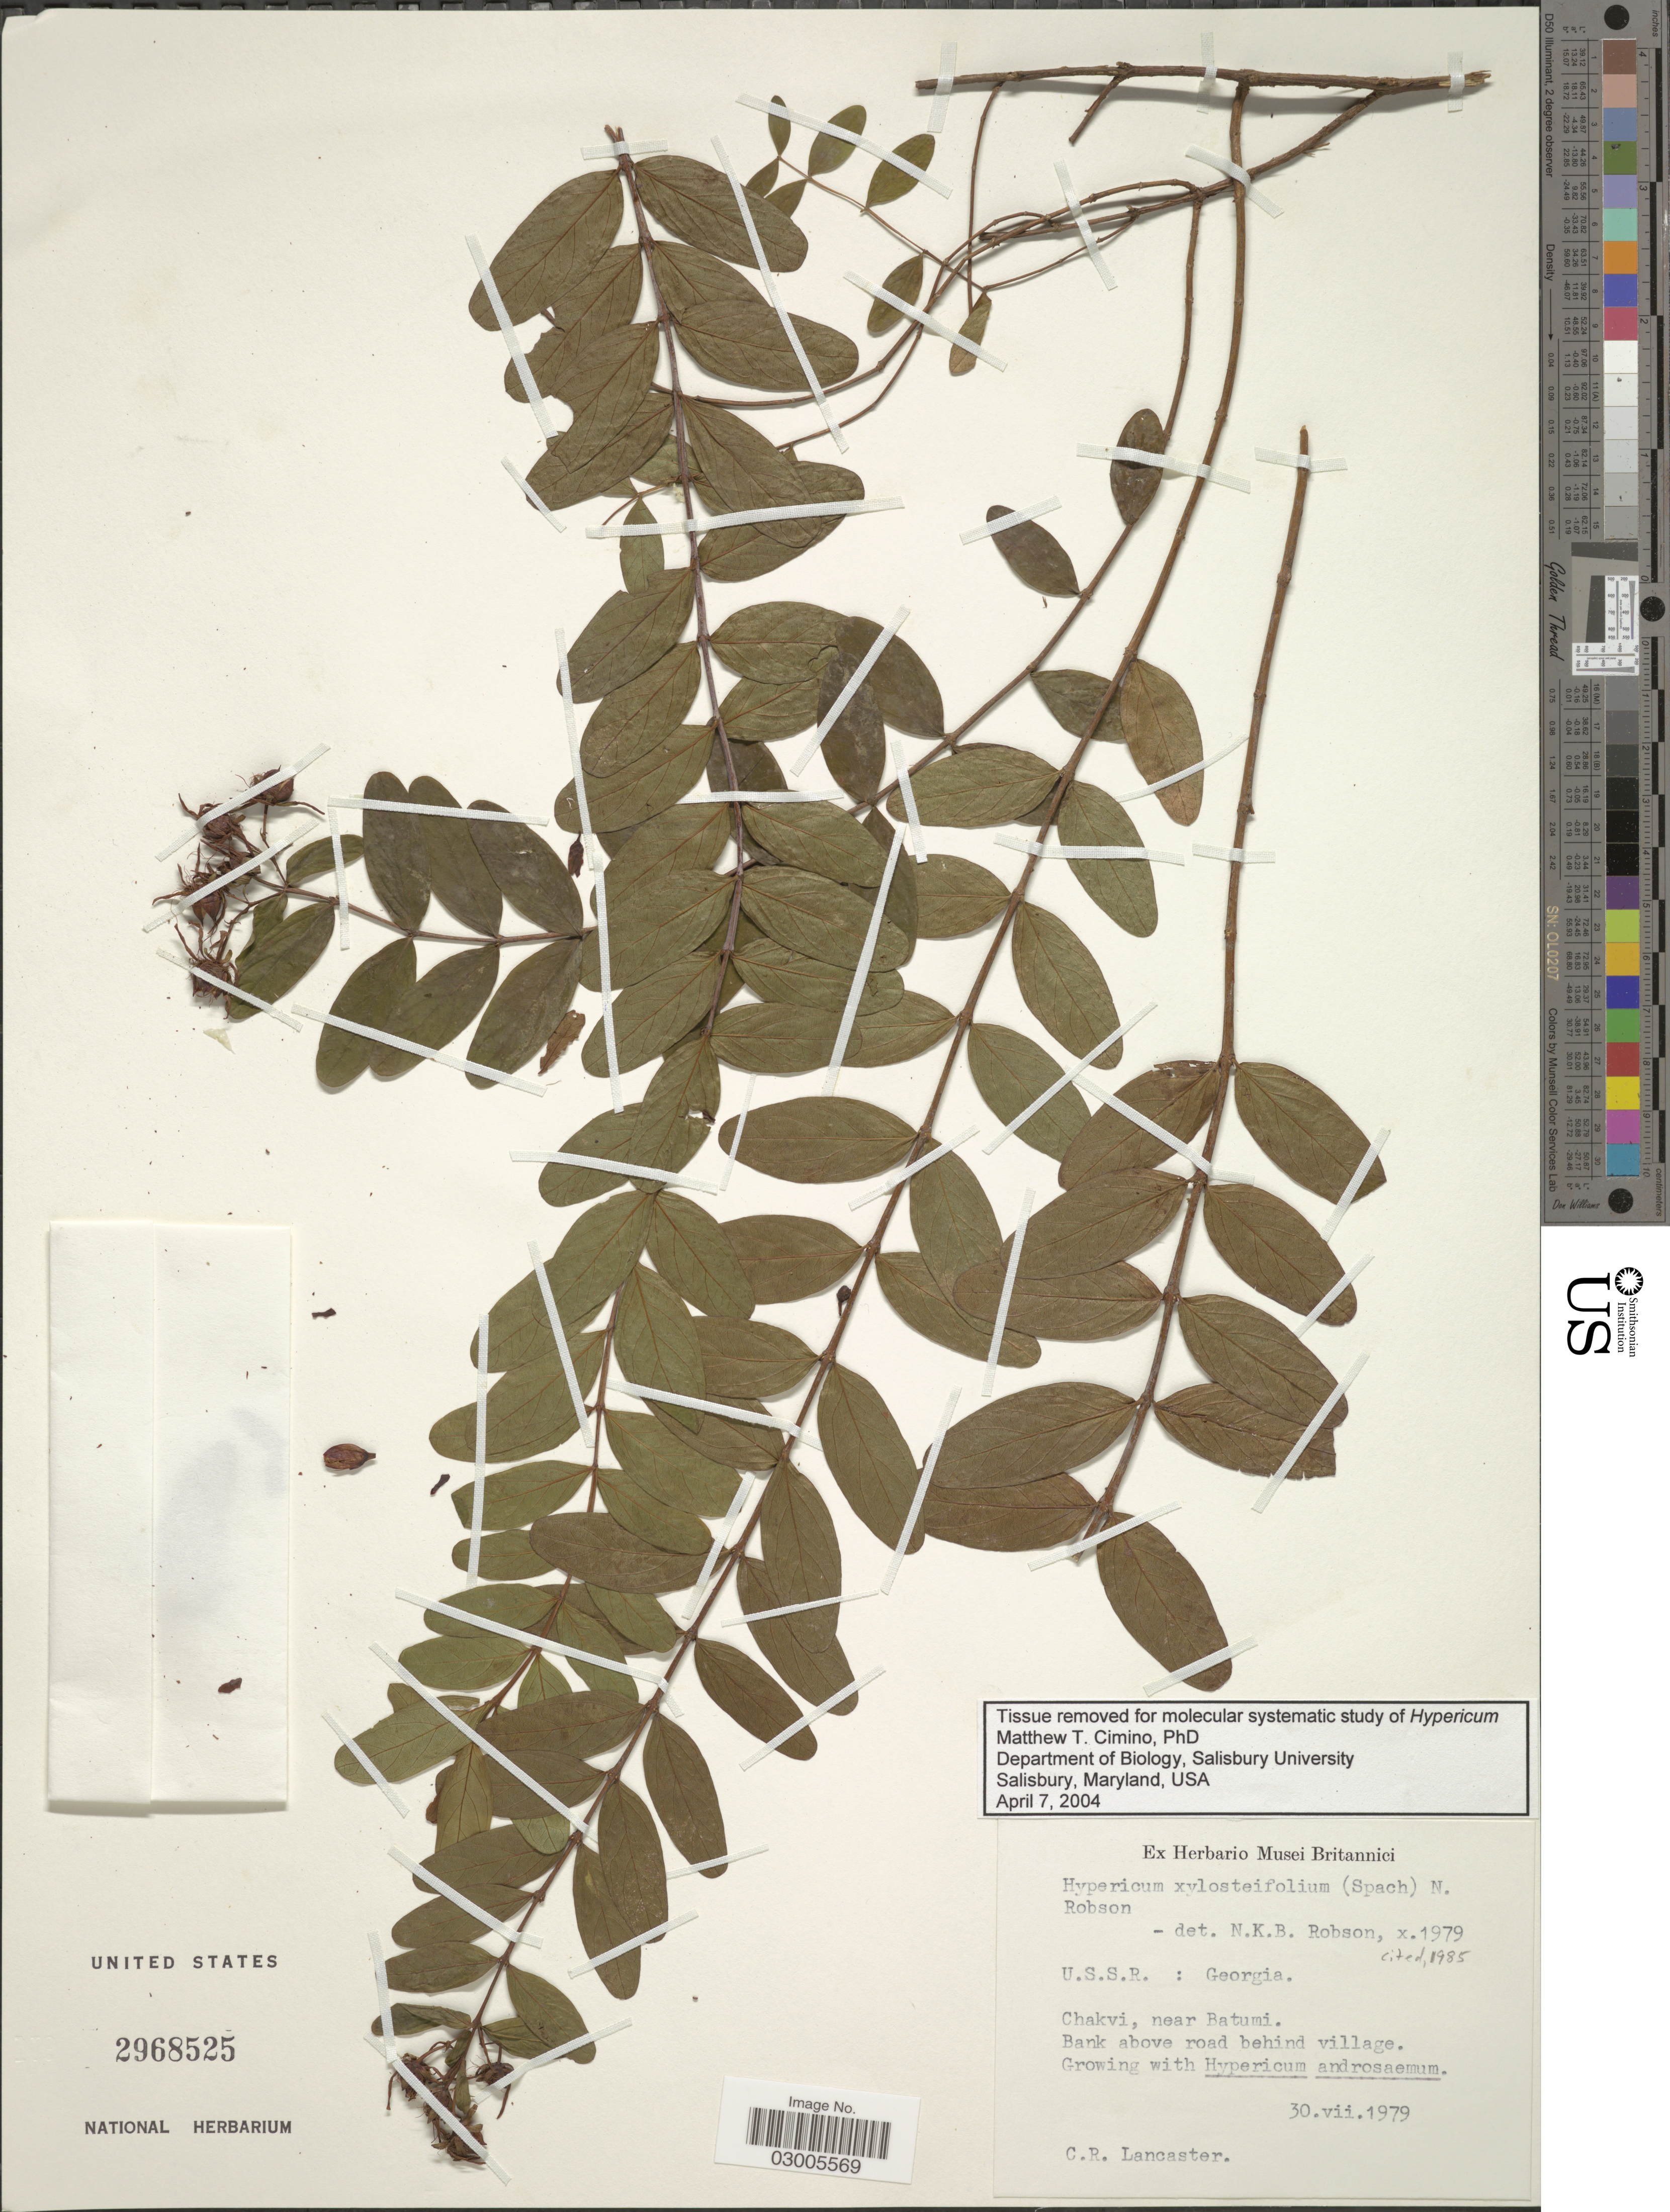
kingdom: Plantae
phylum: Tracheophyta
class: Magnoliopsida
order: Malpighiales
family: Hypericaceae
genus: Hypericum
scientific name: Hypericum xylosteifolium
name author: (Spach) N. Robson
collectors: C. Lancaster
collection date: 1979-07-30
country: Georgia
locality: U.S.S.R. Chakvi, near Batumi. Bank above road behind village.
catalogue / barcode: US 2868525